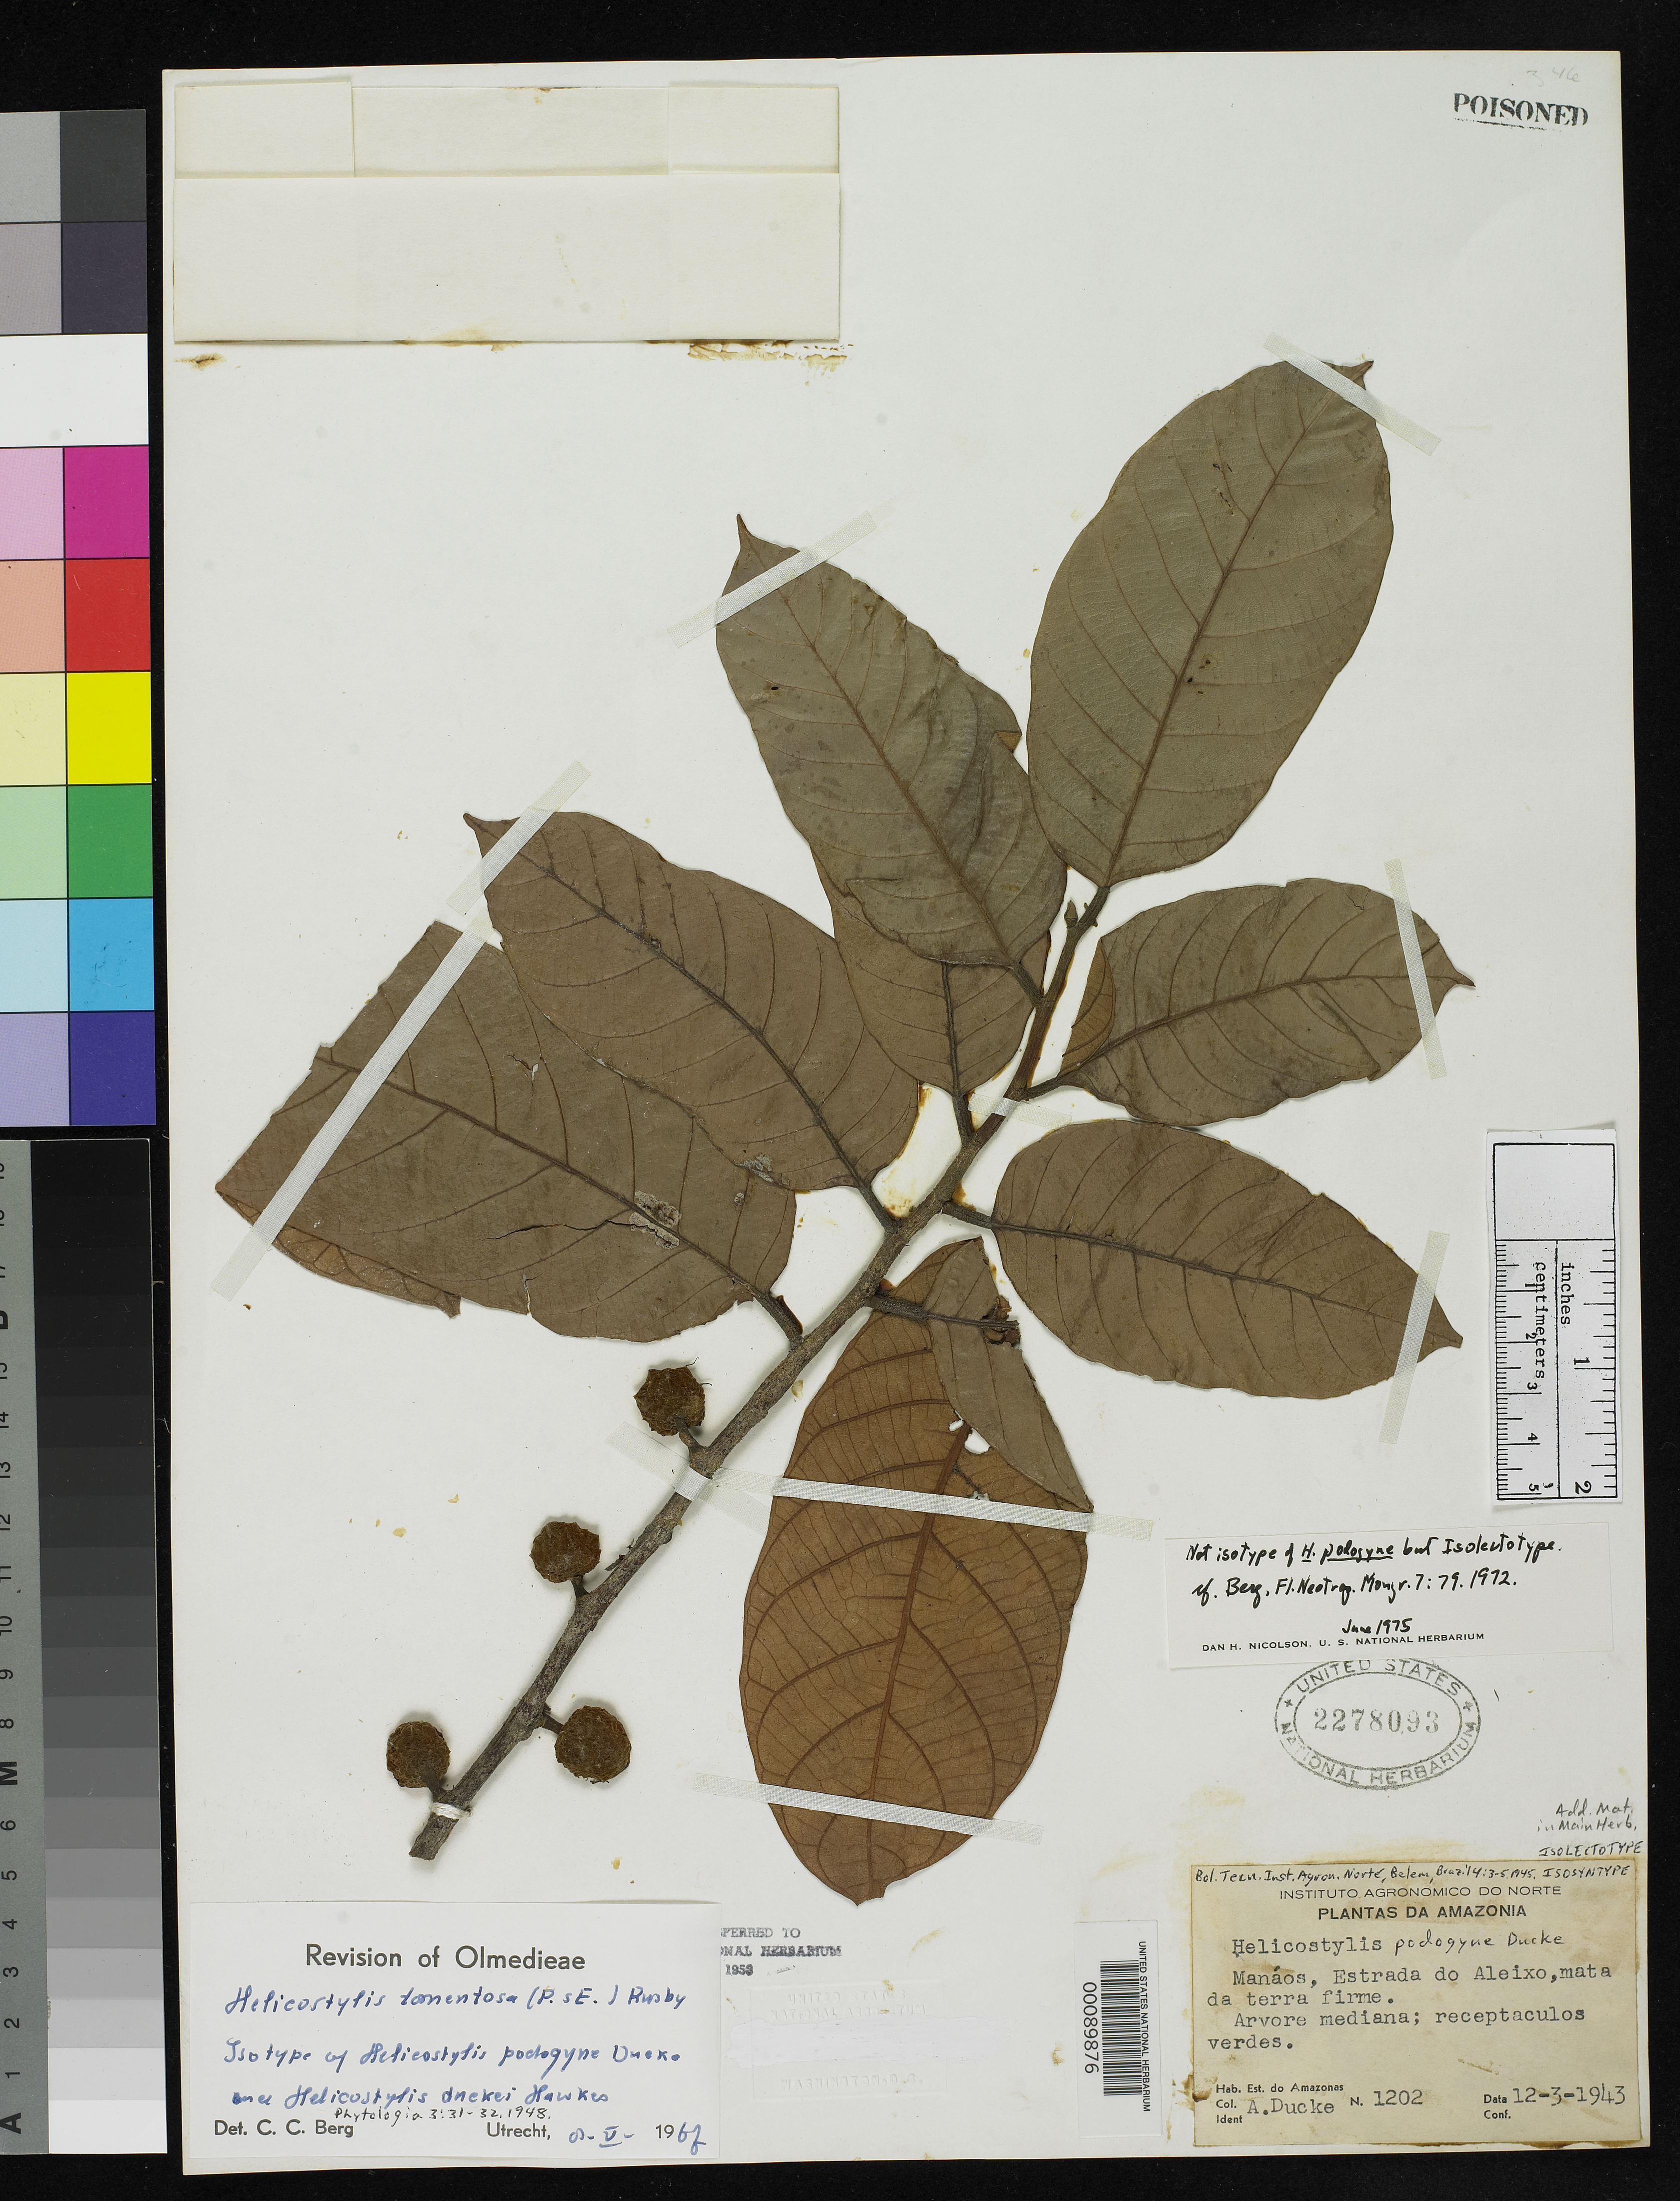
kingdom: Plantae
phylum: Tracheophyta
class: Magnoliopsida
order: Rosales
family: Moraceae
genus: Helicostylis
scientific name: Helicostylis podogyne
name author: Ducke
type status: Isolectotype; Isosyntype; Isotype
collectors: A. Ducke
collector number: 1202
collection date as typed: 12 Mar 1943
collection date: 1943-03-12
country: Brazil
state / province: Amazonas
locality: Manaos, estrada da Alexios.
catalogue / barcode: US 2278093